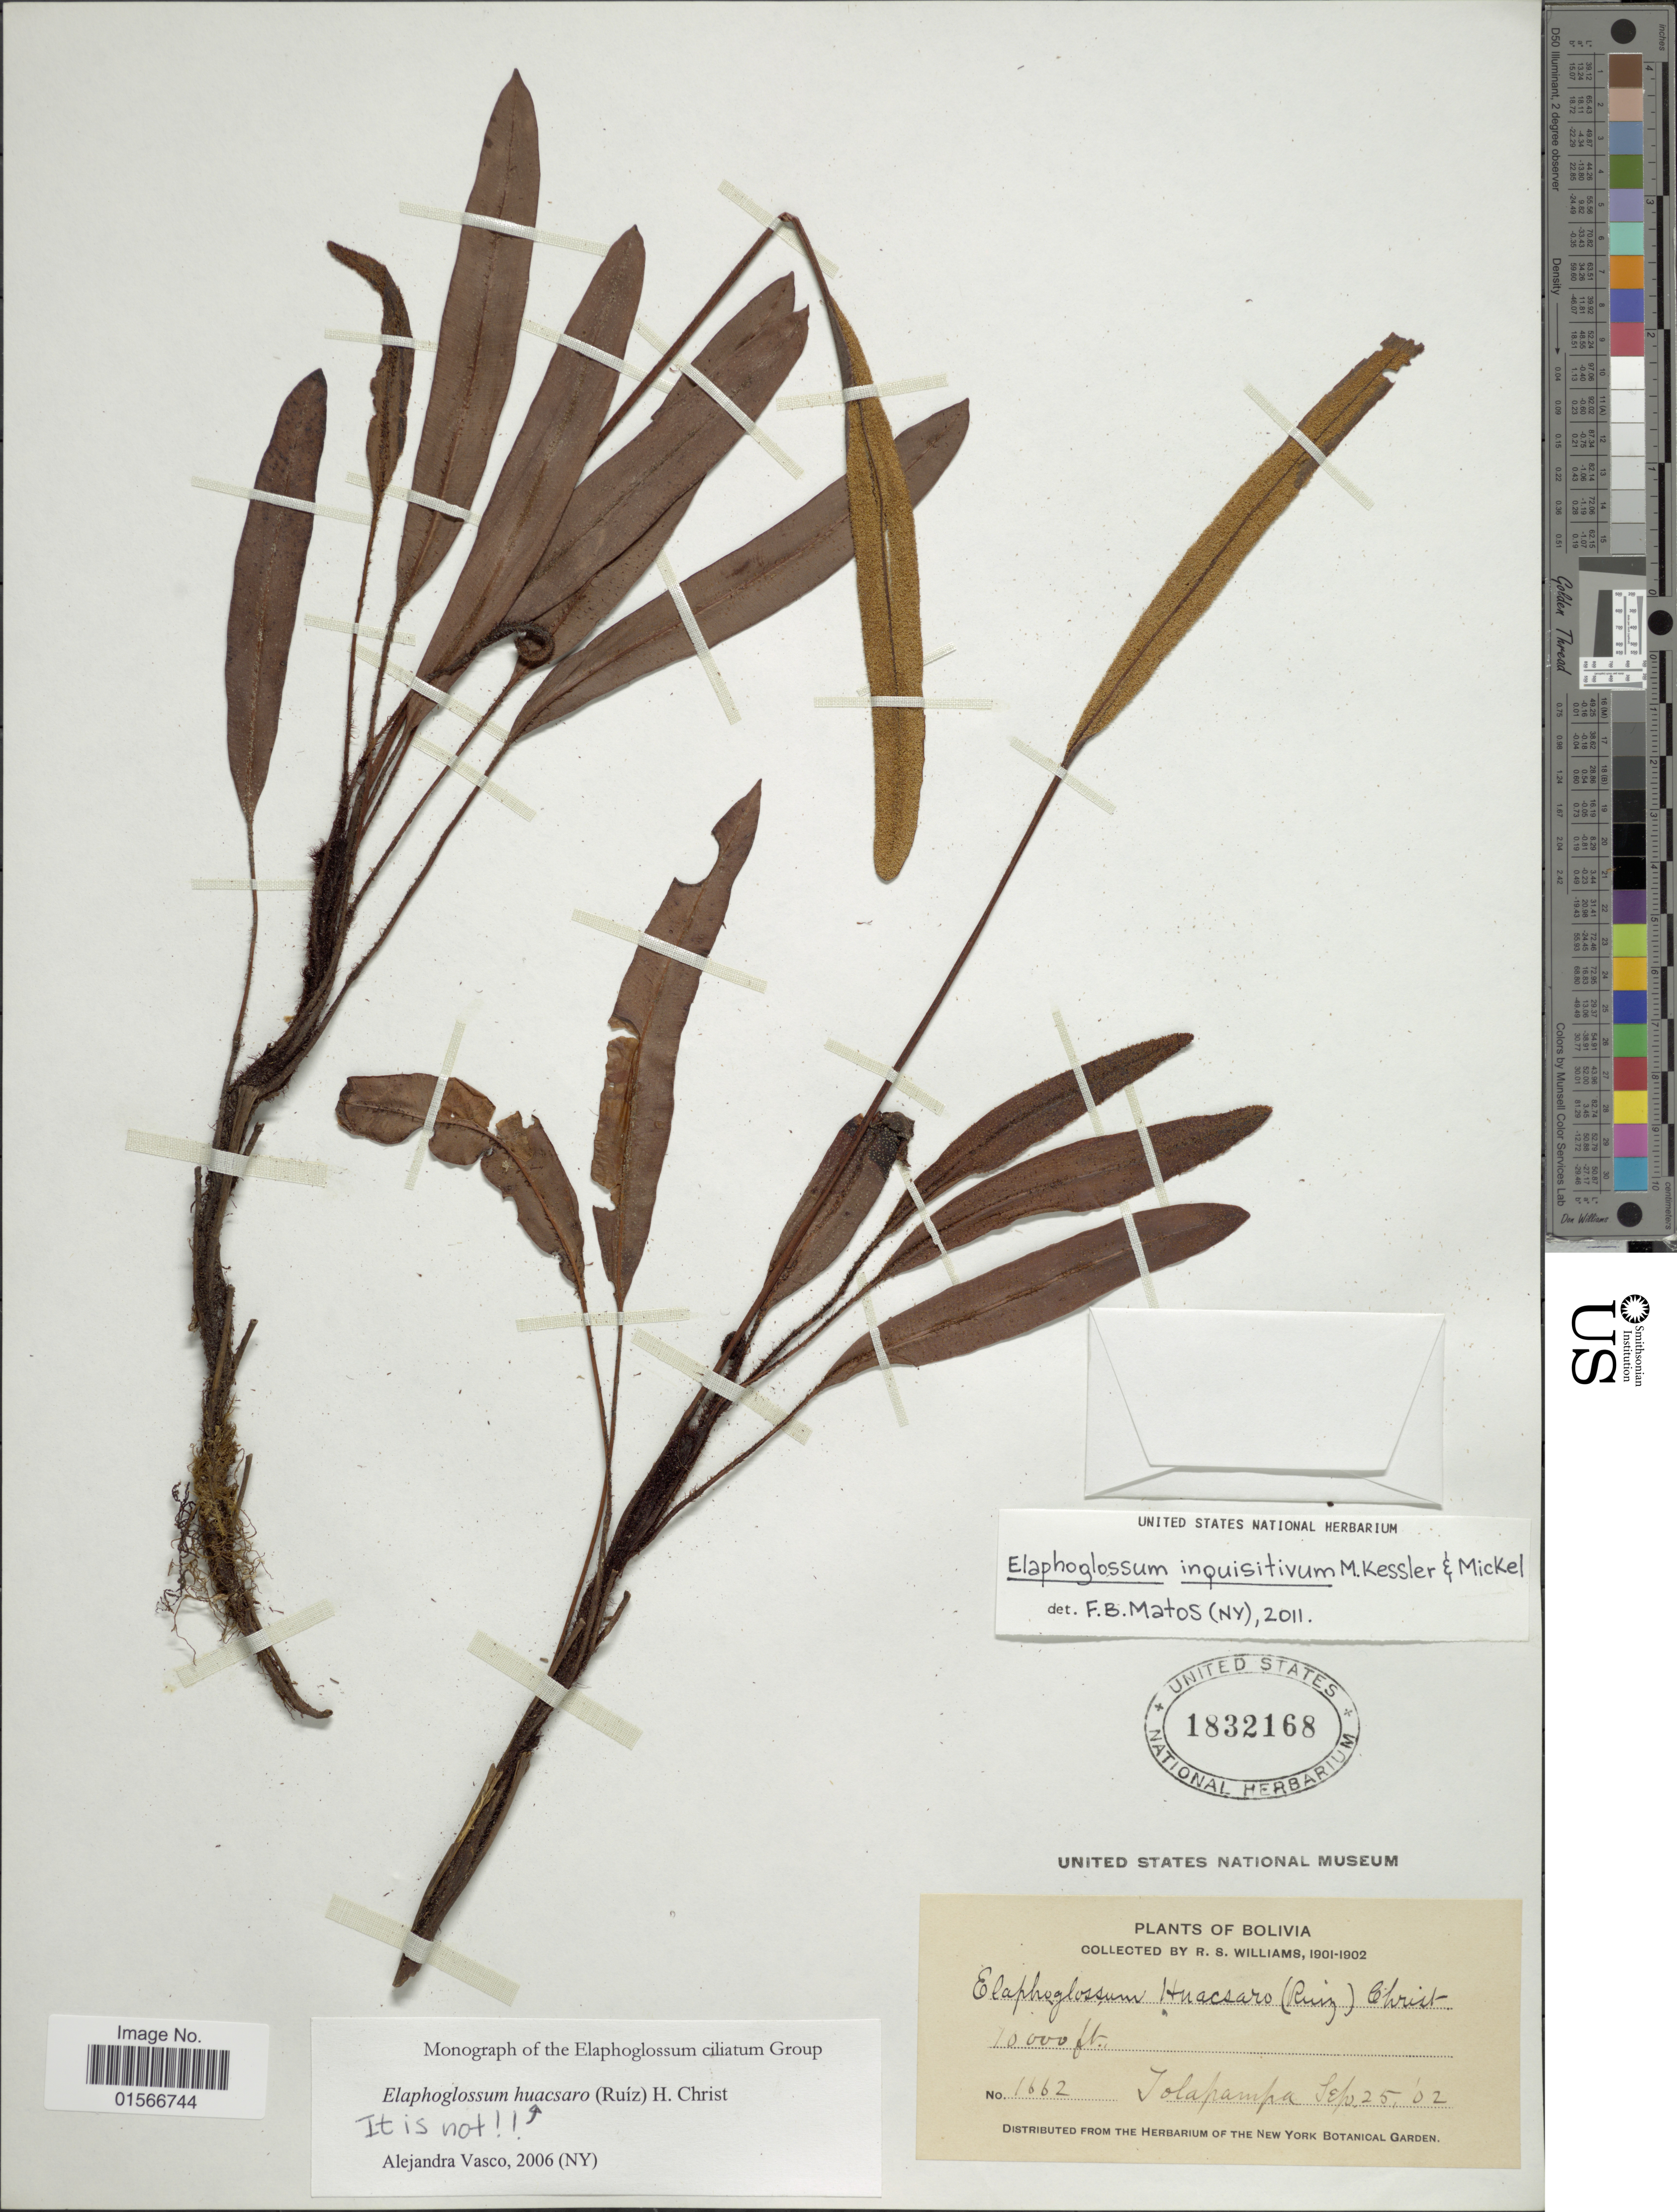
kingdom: Plantae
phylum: Tracheophyta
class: Polypodiopsida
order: Polypodiales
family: Dryopteridaceae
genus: Elaphoglossum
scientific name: Elaphoglossum inquisitivum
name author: M. Kessler & Mickel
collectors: R. S. Williams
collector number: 1662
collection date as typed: Sep. 25, '02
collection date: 1902-09-25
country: Bolivia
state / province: La Páz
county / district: Larecaja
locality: Tolapampa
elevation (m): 3048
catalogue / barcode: US 1832168